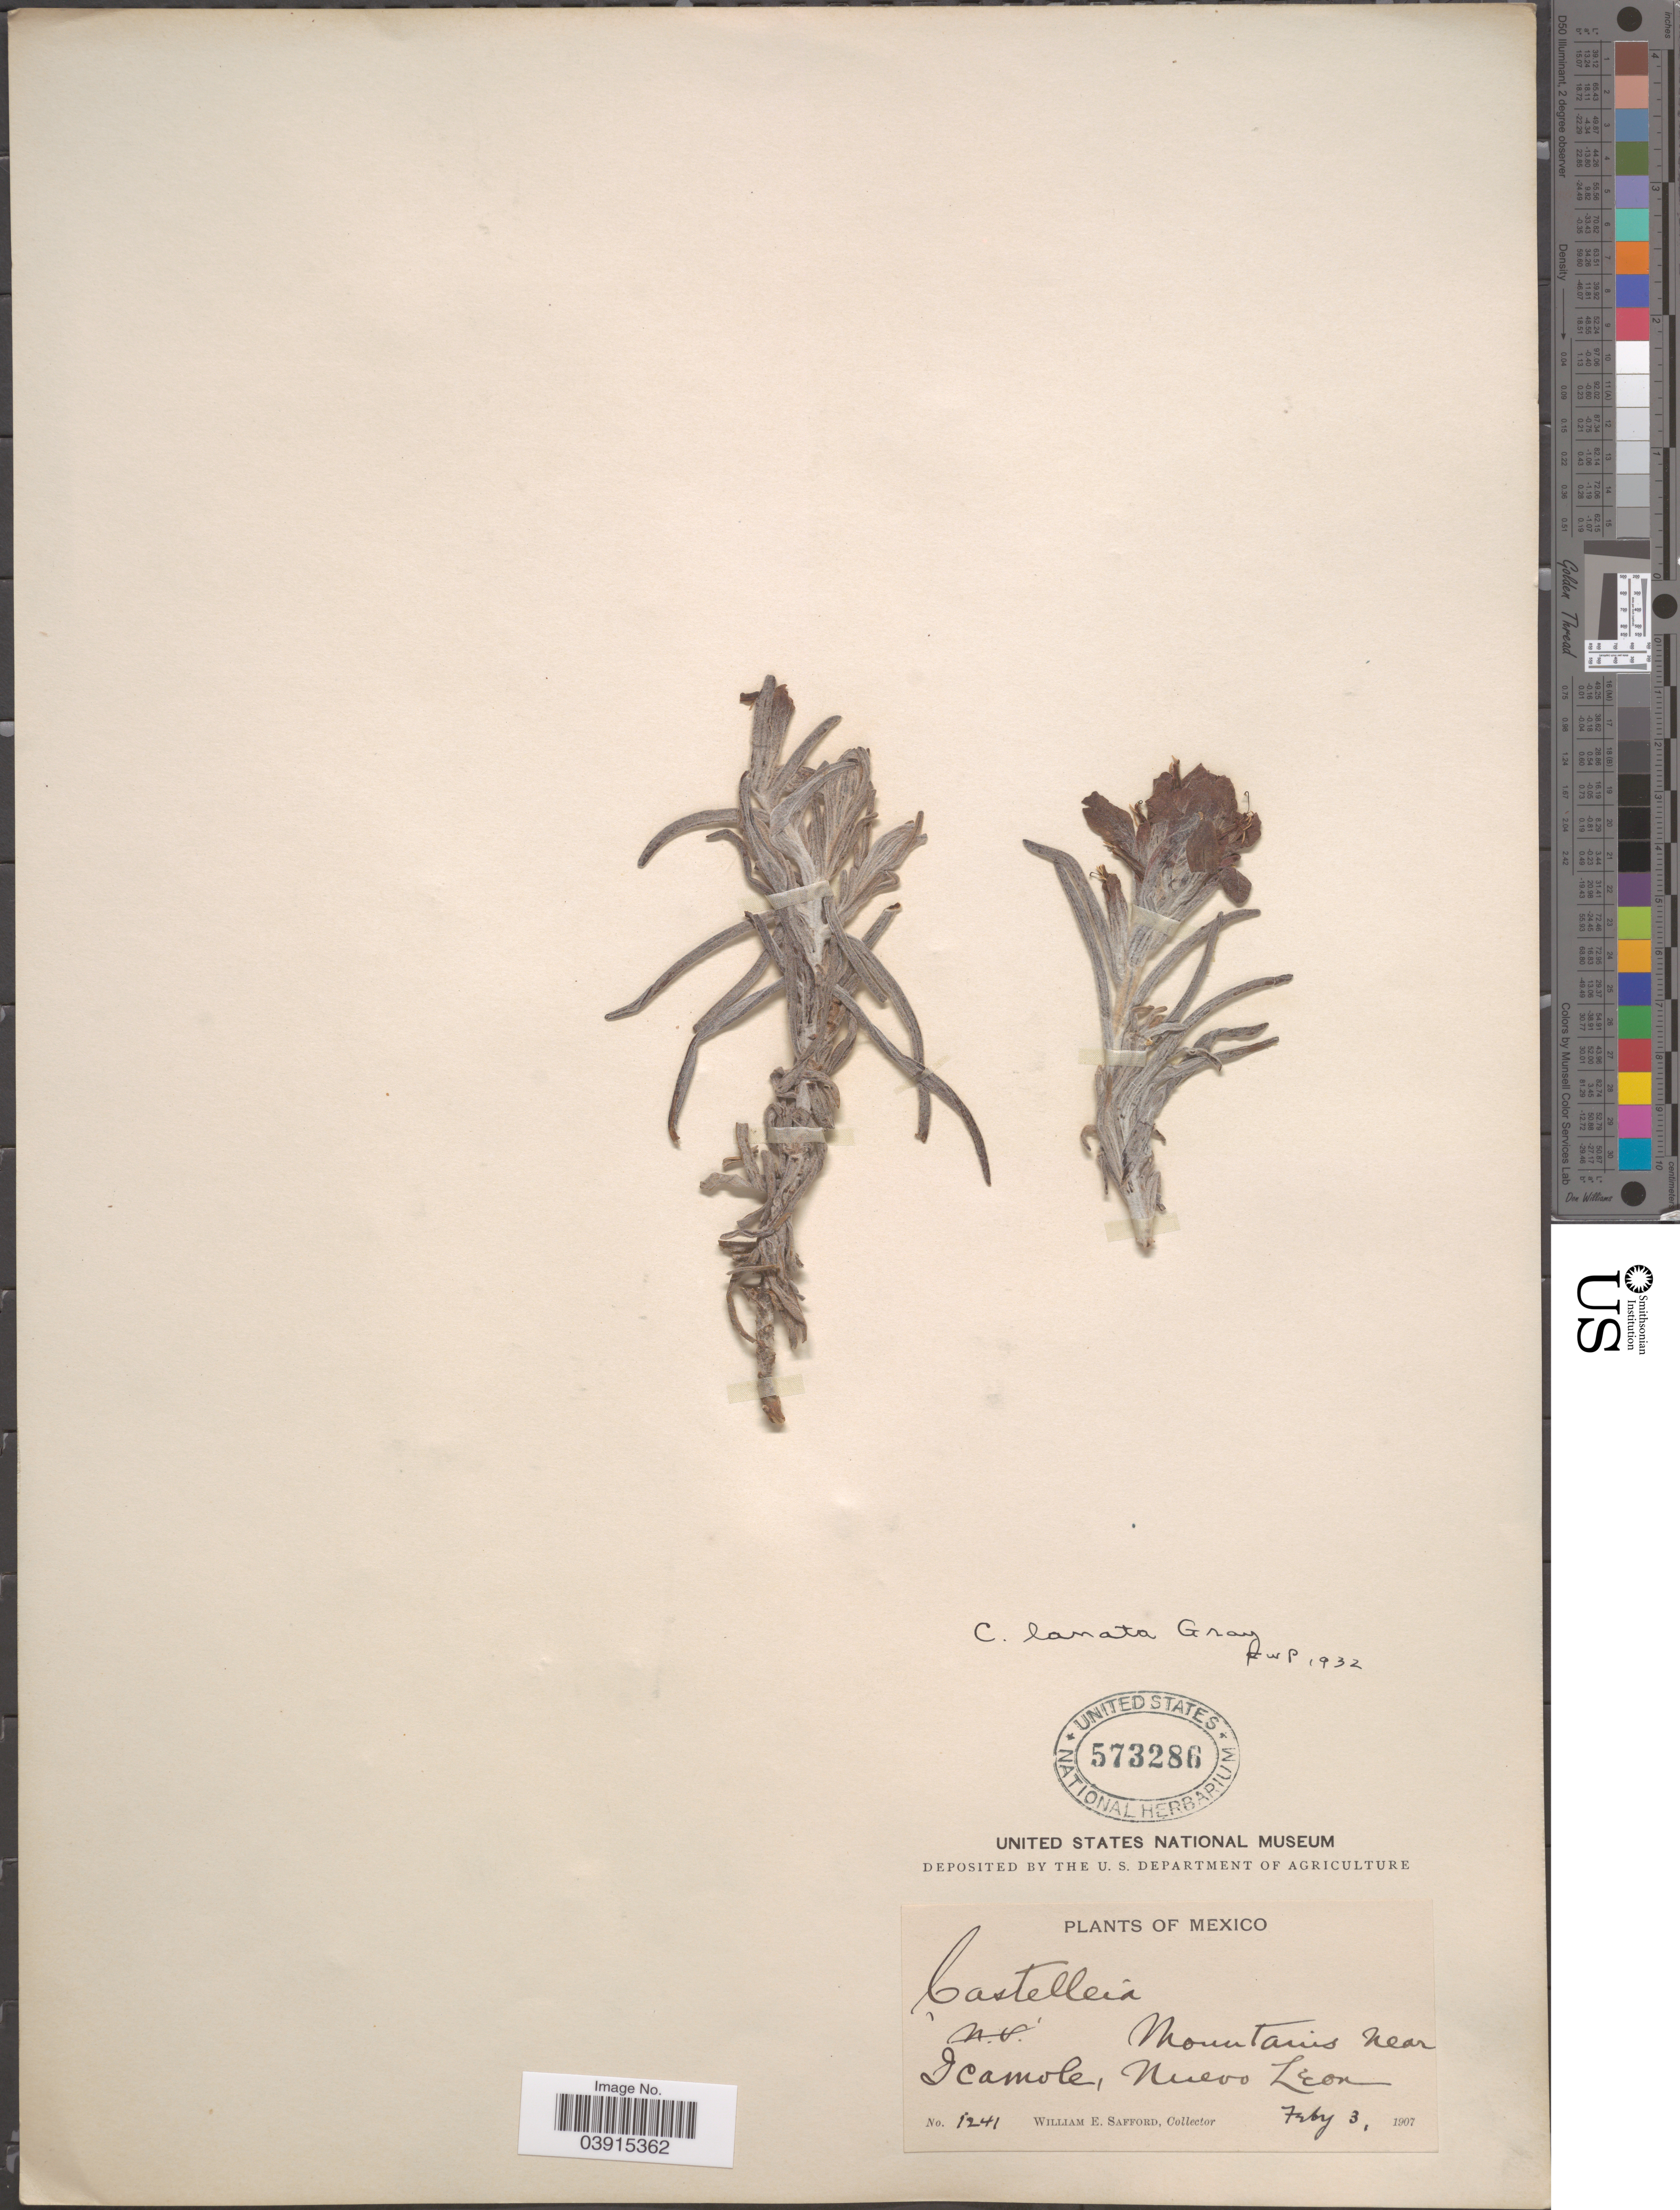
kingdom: Plantae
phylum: Tracheophyta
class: Magnoliopsida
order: Lamiales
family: Orobanchaceae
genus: Castilleja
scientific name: Castilleja lanata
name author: A. Gray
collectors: W. E. Safford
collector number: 1241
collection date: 1907-02-03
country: Mexico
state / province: Nuevo León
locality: Mountains near Icamole.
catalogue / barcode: US 573286